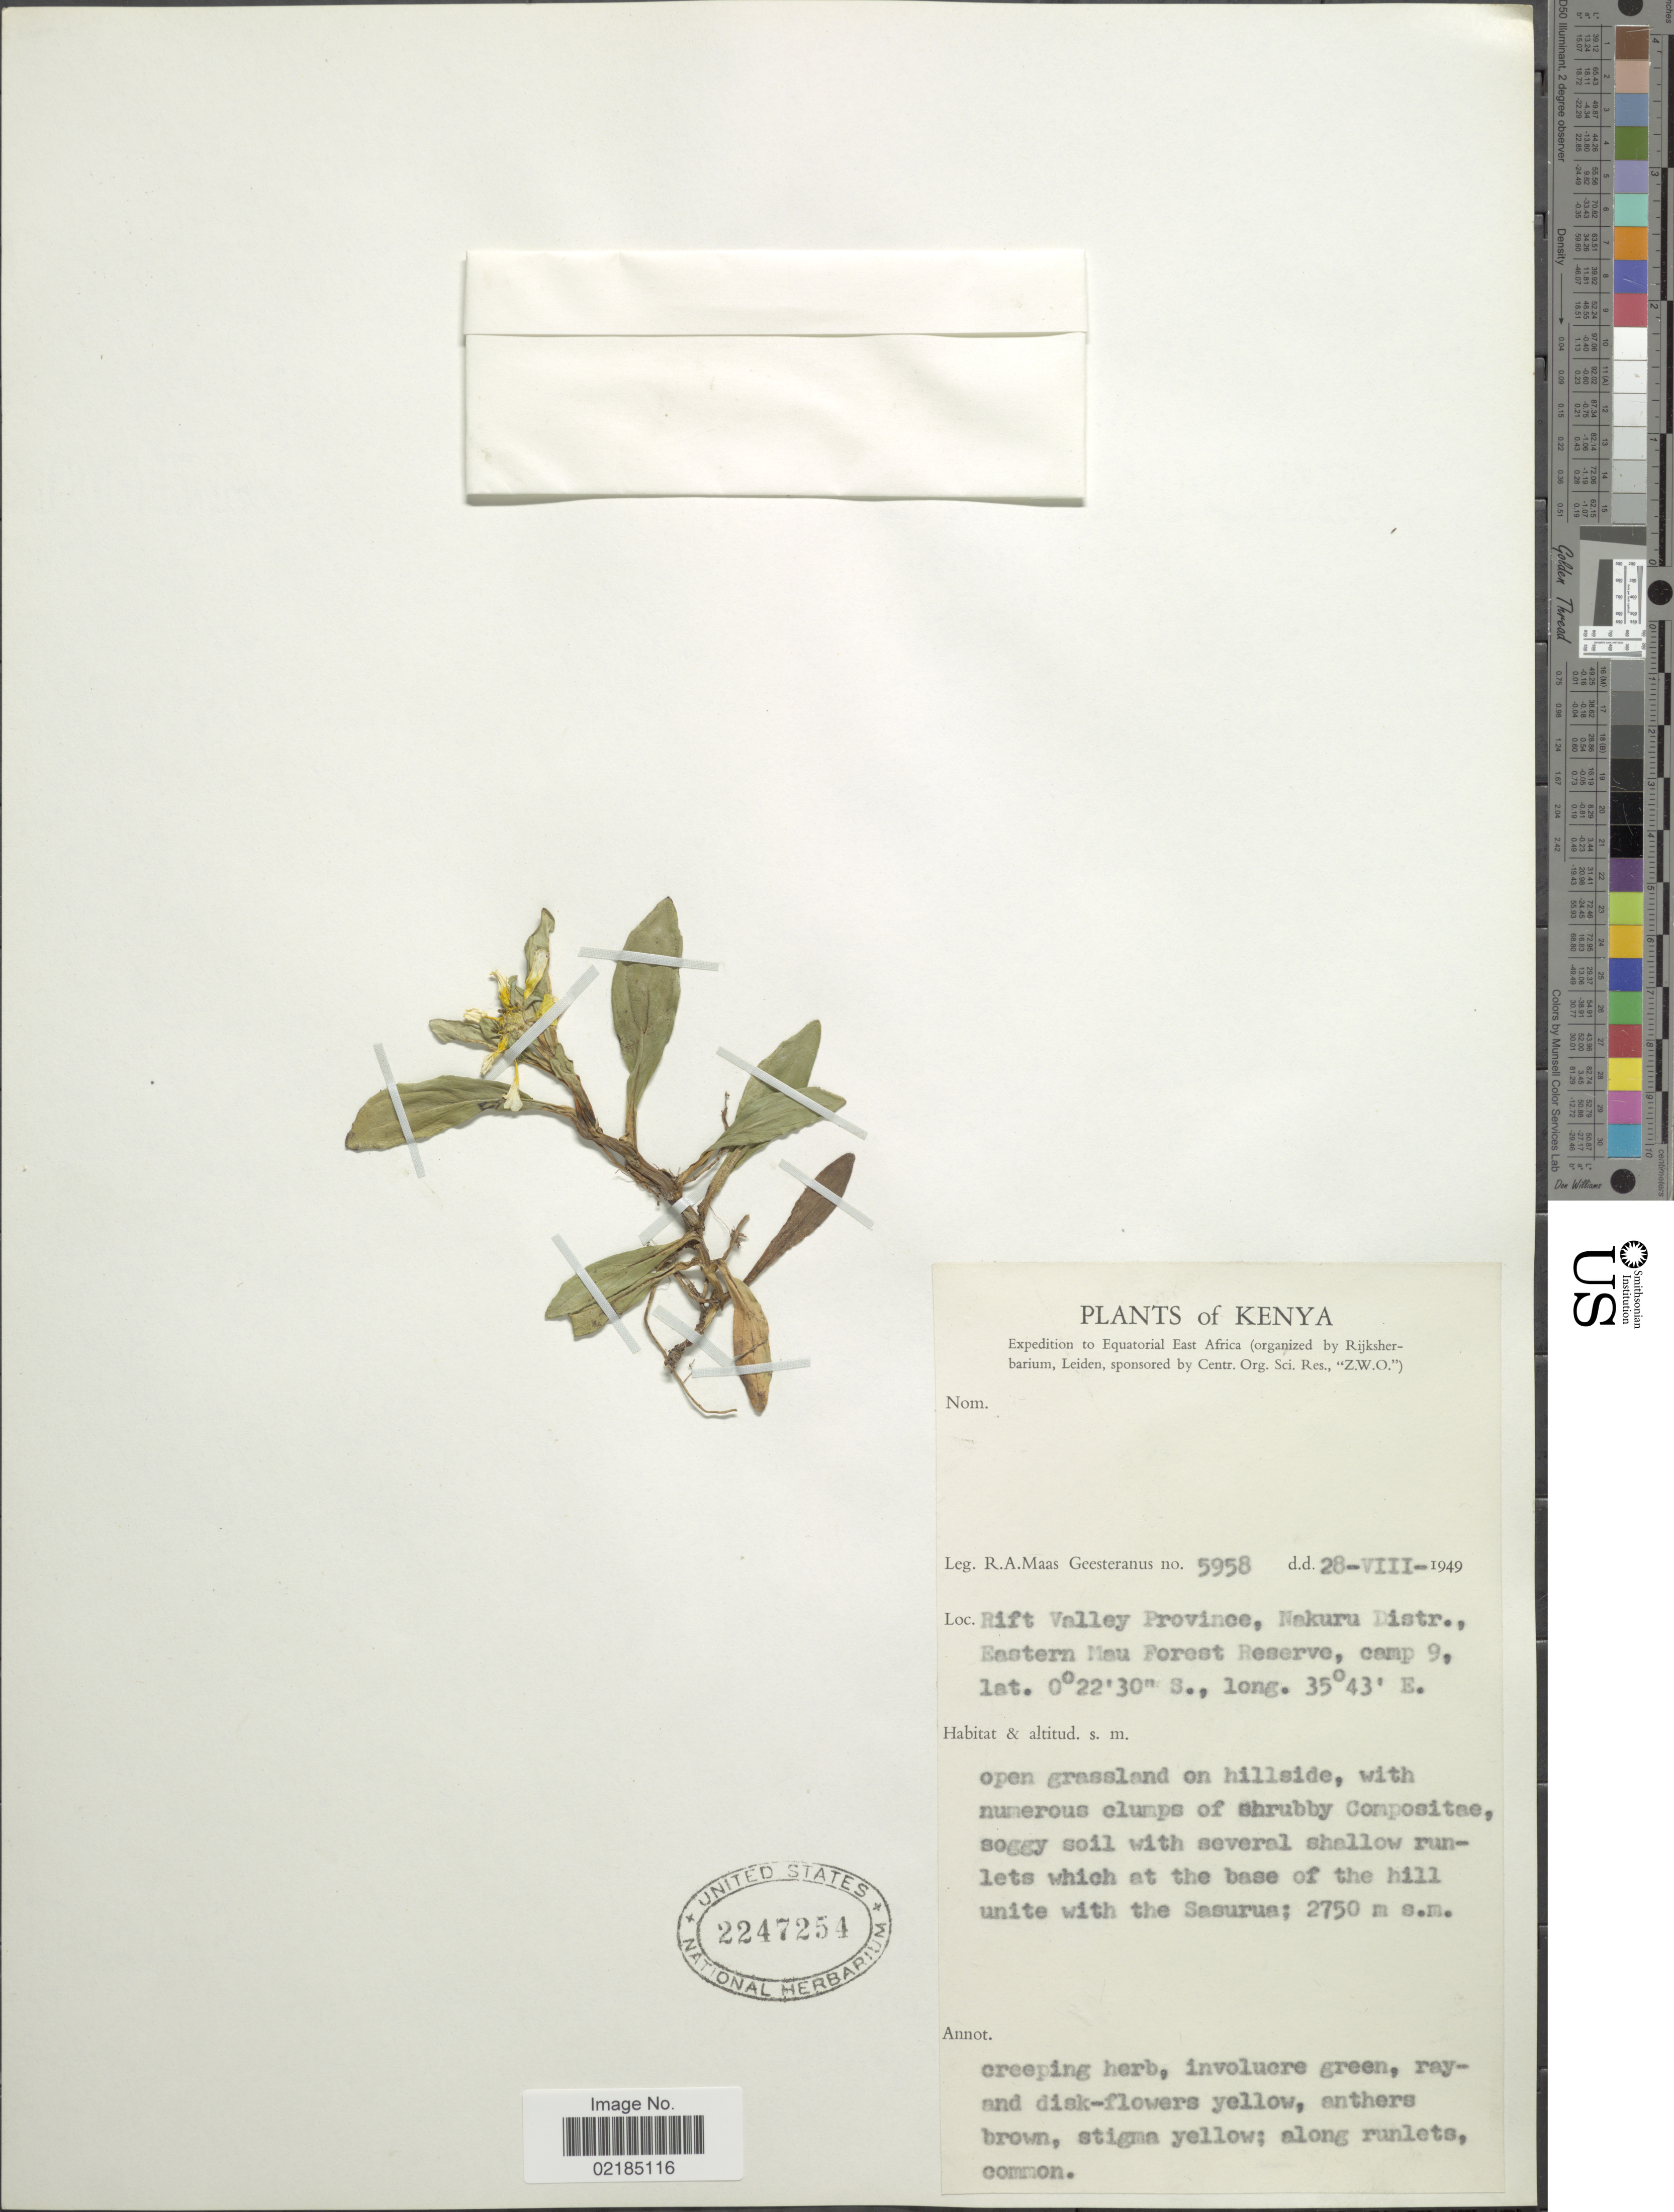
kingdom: Plantae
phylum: Tracheophyta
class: Magnoliopsida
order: Asterales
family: Asteraceae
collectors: R. A. Maas Geesteranus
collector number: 5958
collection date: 1949-08-28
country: Kenya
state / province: Nakuru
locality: Rift Valley Province, Nakuru Distr., Eastern Mau Forest Reserve, camp 9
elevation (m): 2750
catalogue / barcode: US 2247254